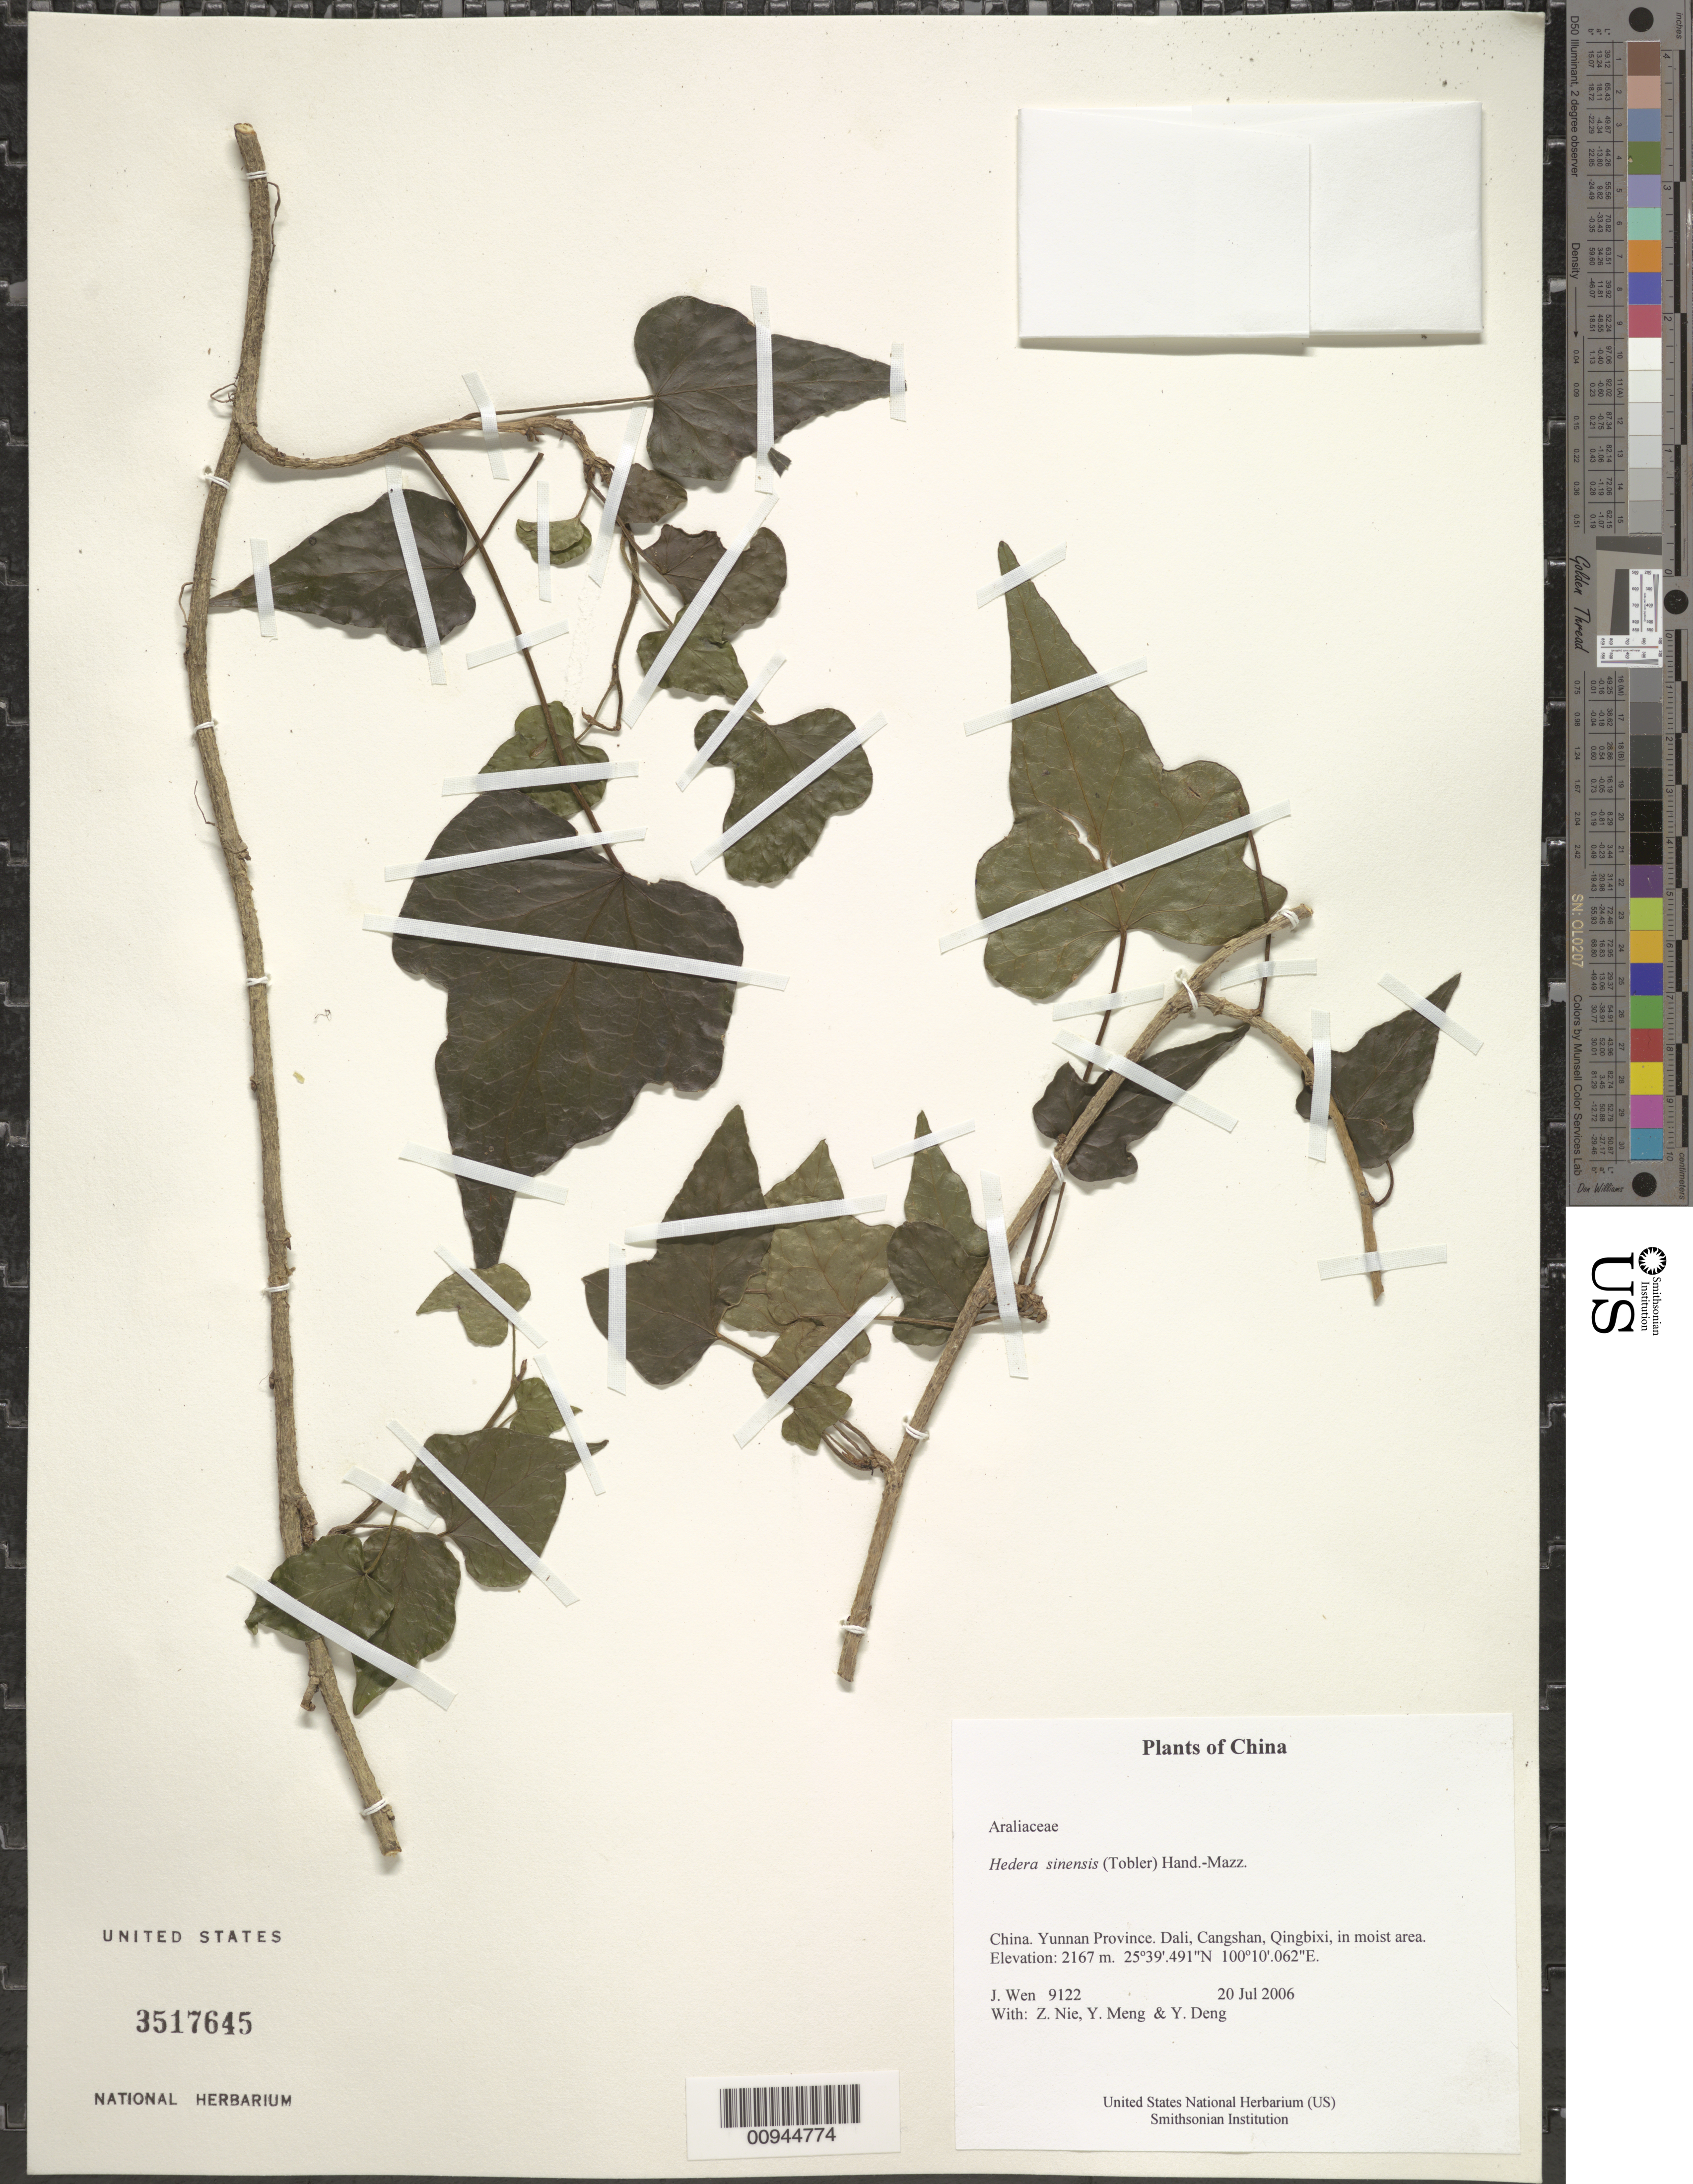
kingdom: Plantae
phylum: Tracheophyta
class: Magnoliopsida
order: Apiales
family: Araliaceae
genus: Hedera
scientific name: Hedera sinensis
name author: (Tobler) Hand.-Mazz.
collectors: J. Wen, Z. Nie, Y. Meng & Y. Deng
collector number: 9122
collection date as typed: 20 Jul 2006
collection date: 2006-07-20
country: China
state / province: Yunnan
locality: Yunnan Province. Dali, Cangshan, Qingbixi, in moist area.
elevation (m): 2167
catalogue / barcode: US 3517645